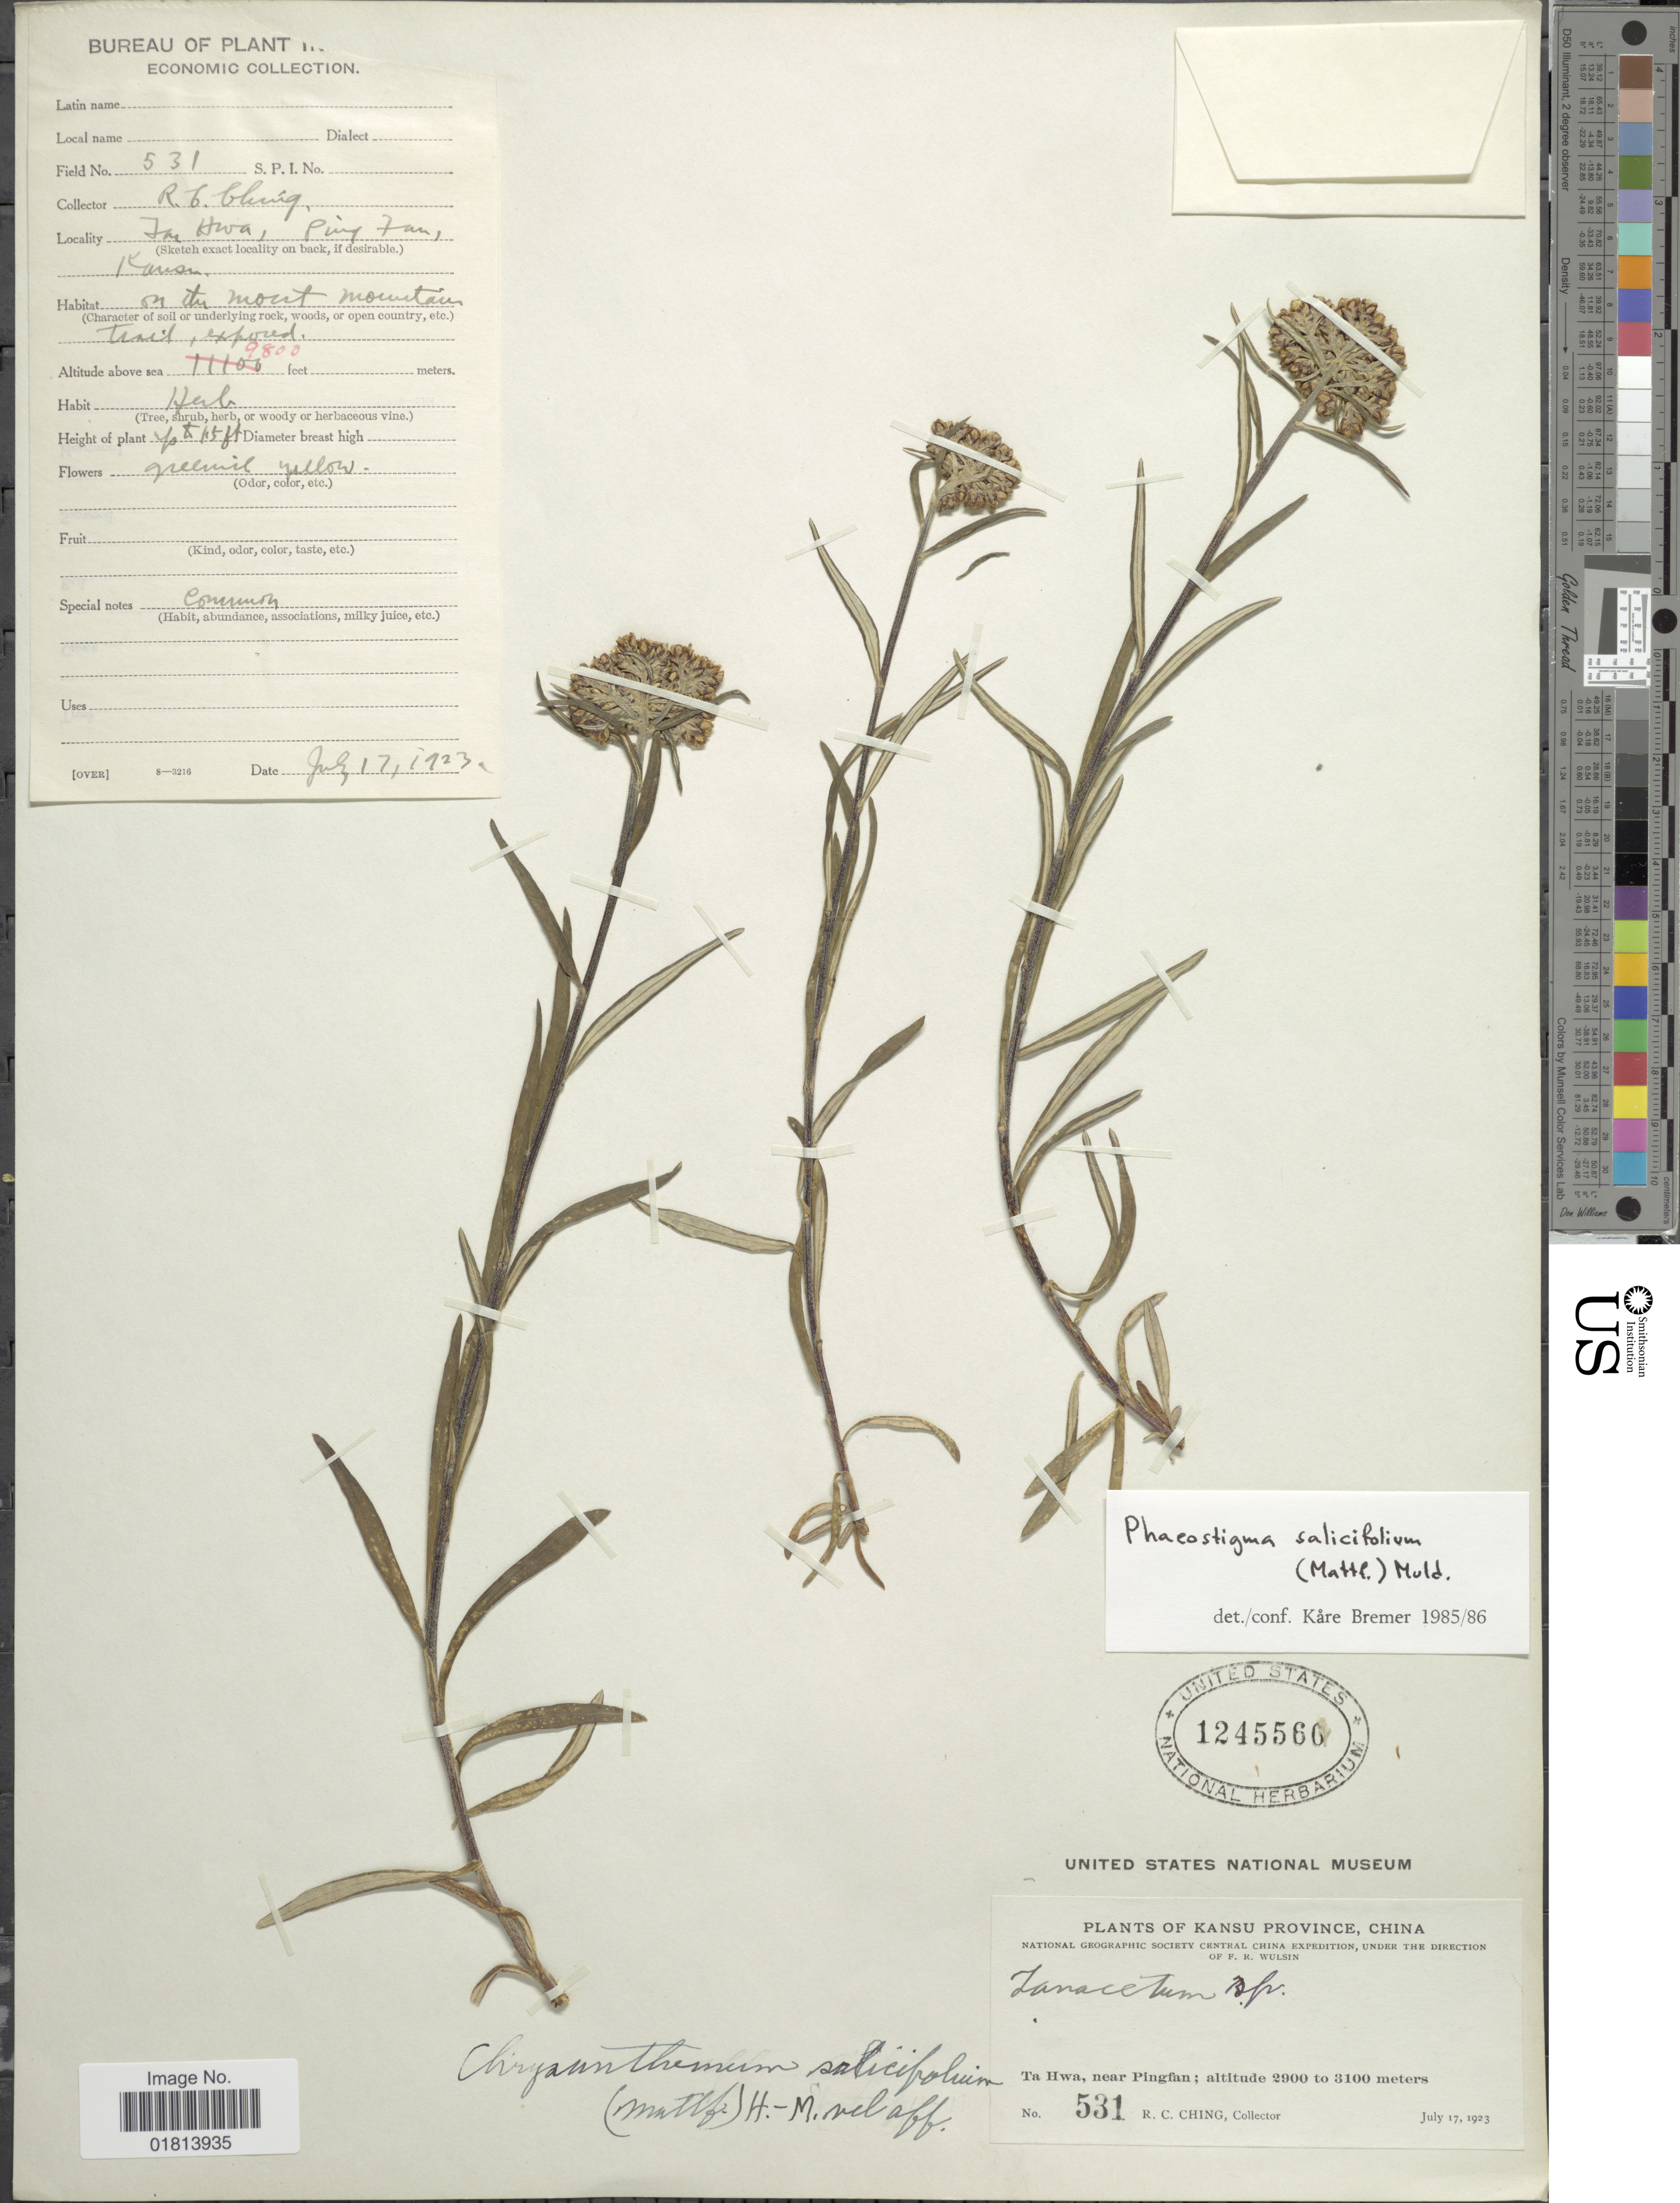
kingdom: Plantae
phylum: Tracheophyta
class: Magnoliopsida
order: Asterales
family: Asteraceae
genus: Phaeostigma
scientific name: Phaeostigma salicifolium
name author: (Mattf.) Muldashev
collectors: R. C. Ching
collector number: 531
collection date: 1923-07-17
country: China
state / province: Gansu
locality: Kansu Province, China, Ta Hwa, near Pingfan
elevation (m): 2987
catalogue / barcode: US 1245566